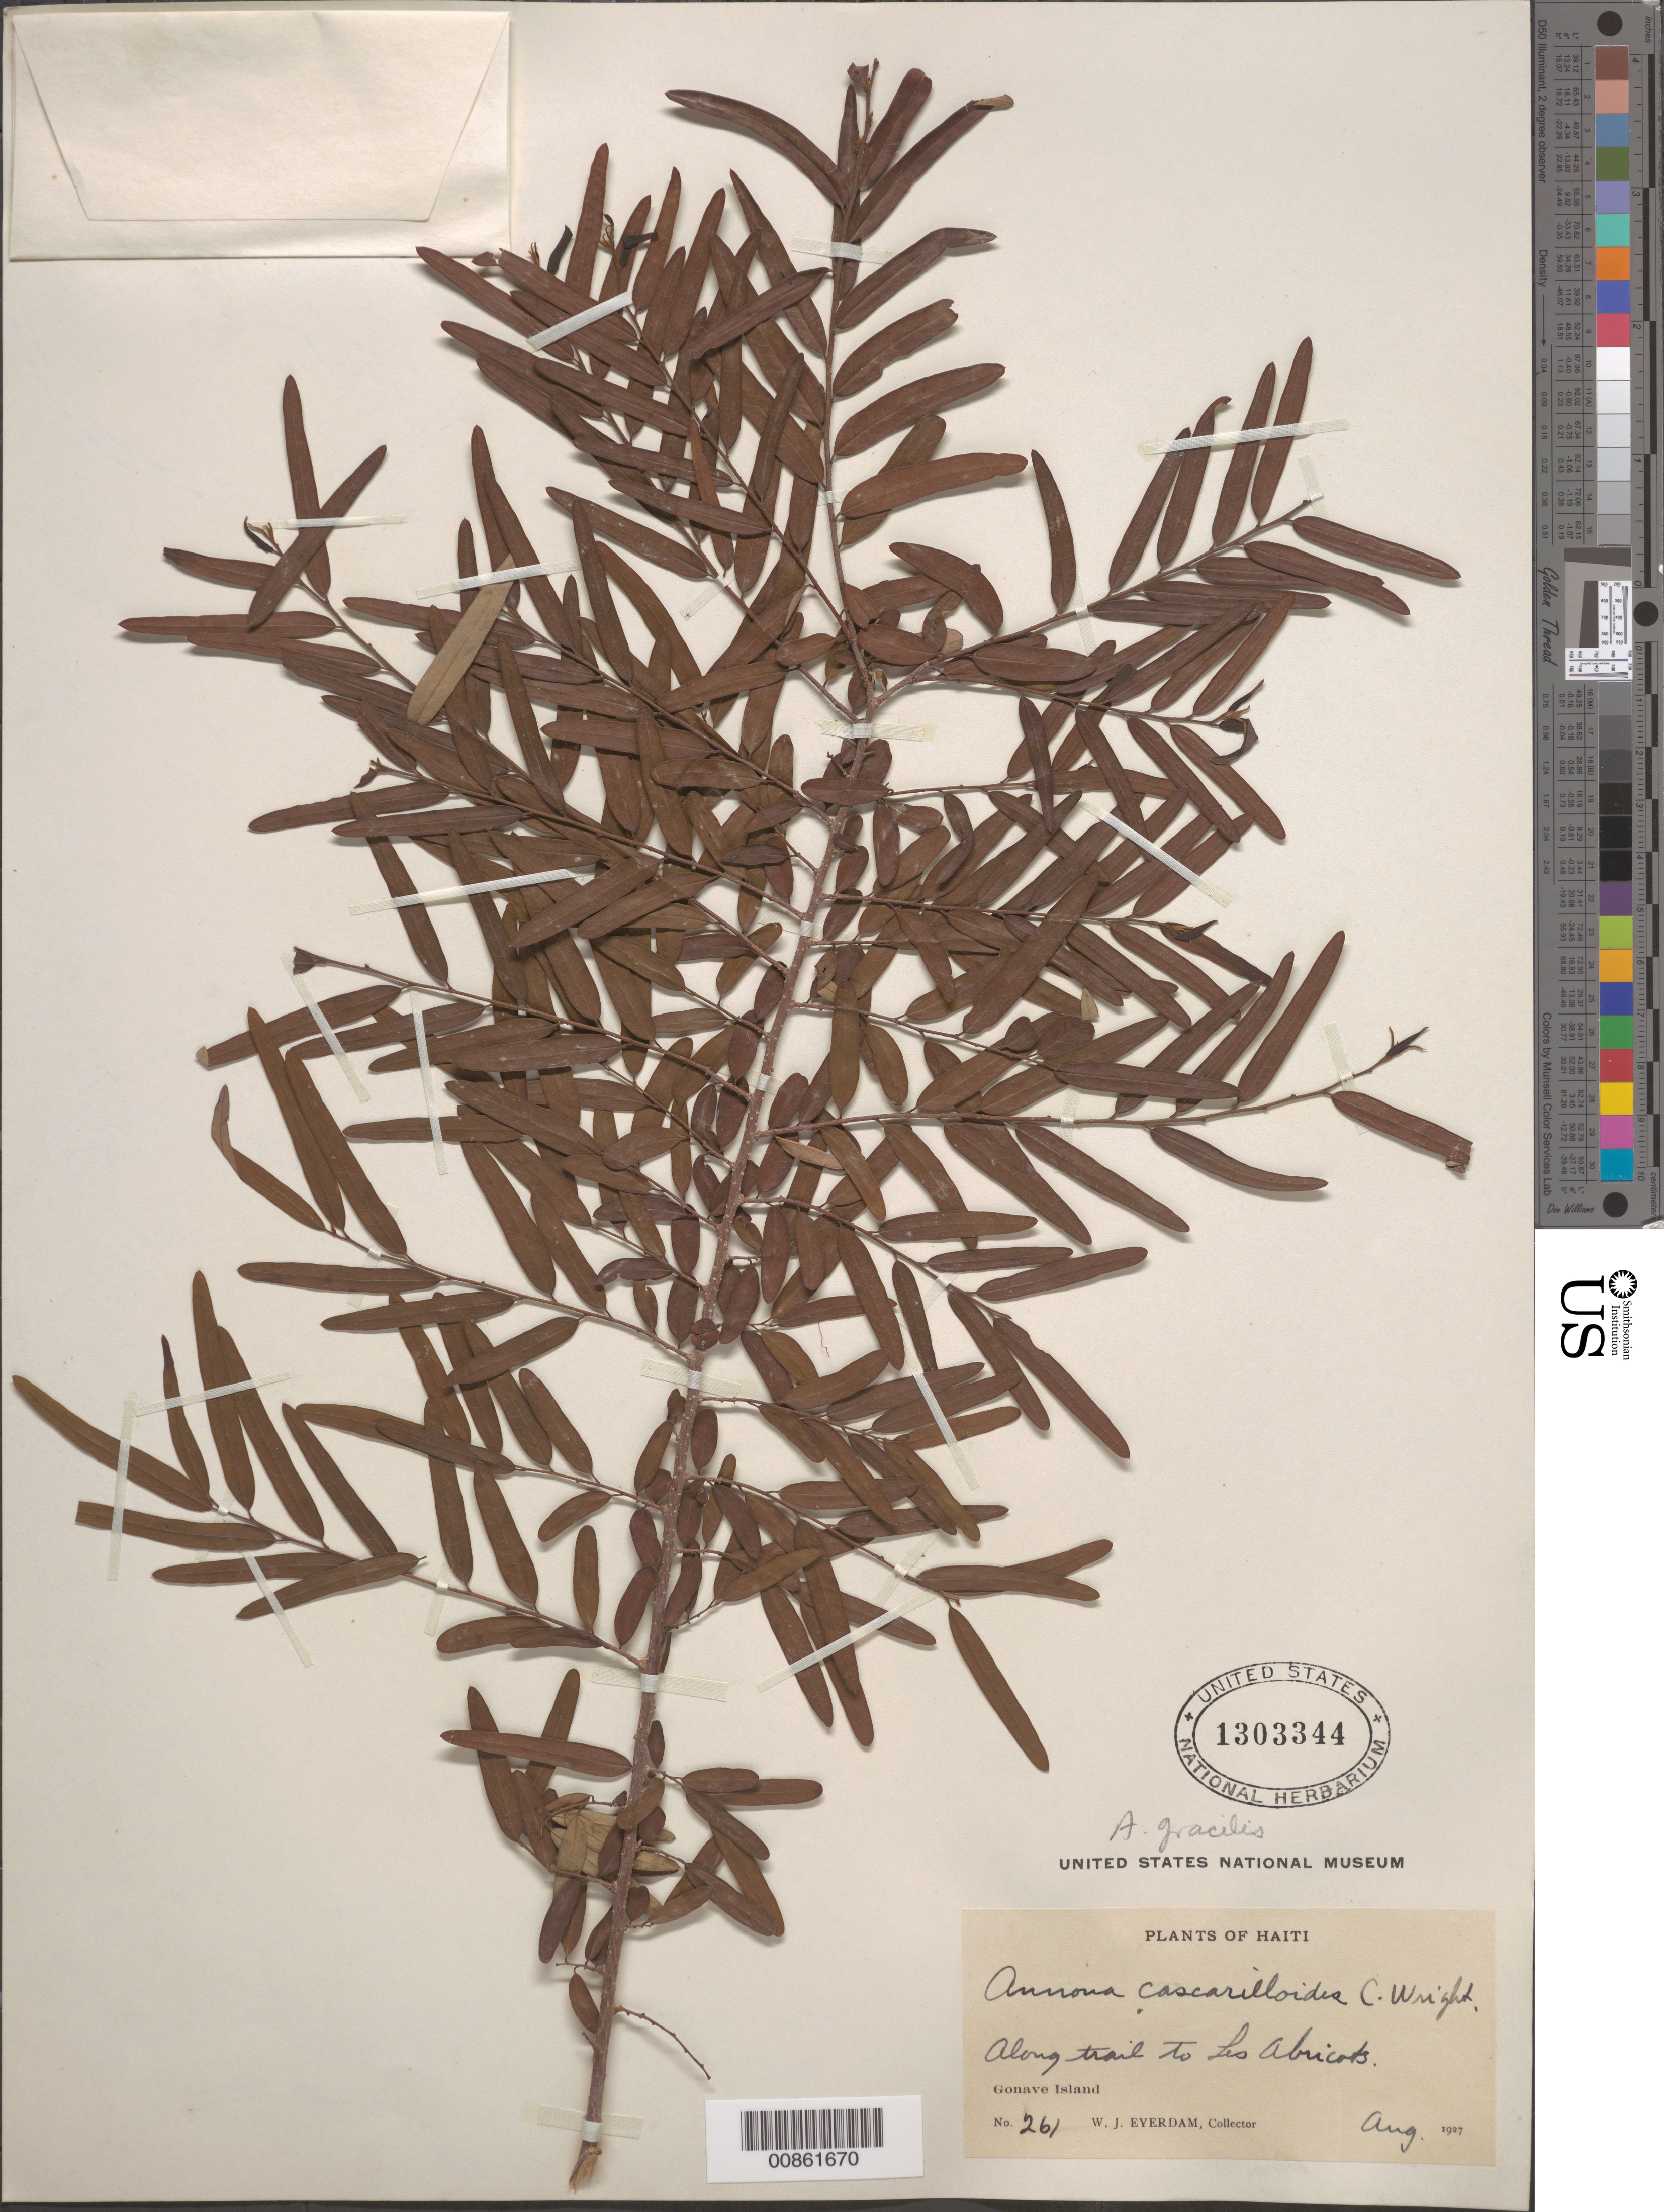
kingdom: Plantae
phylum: Tracheophyta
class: Magnoliopsida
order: Magnoliales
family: Annonaceae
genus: Annona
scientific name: Annona gracilis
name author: R.E. Fr.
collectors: W. J. Eyerdam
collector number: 261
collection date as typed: Aug 1927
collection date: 1927-08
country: Haiti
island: Île de la Gonâve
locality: Gonave Island. Along trail to Les Abricots.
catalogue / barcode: US 1303344